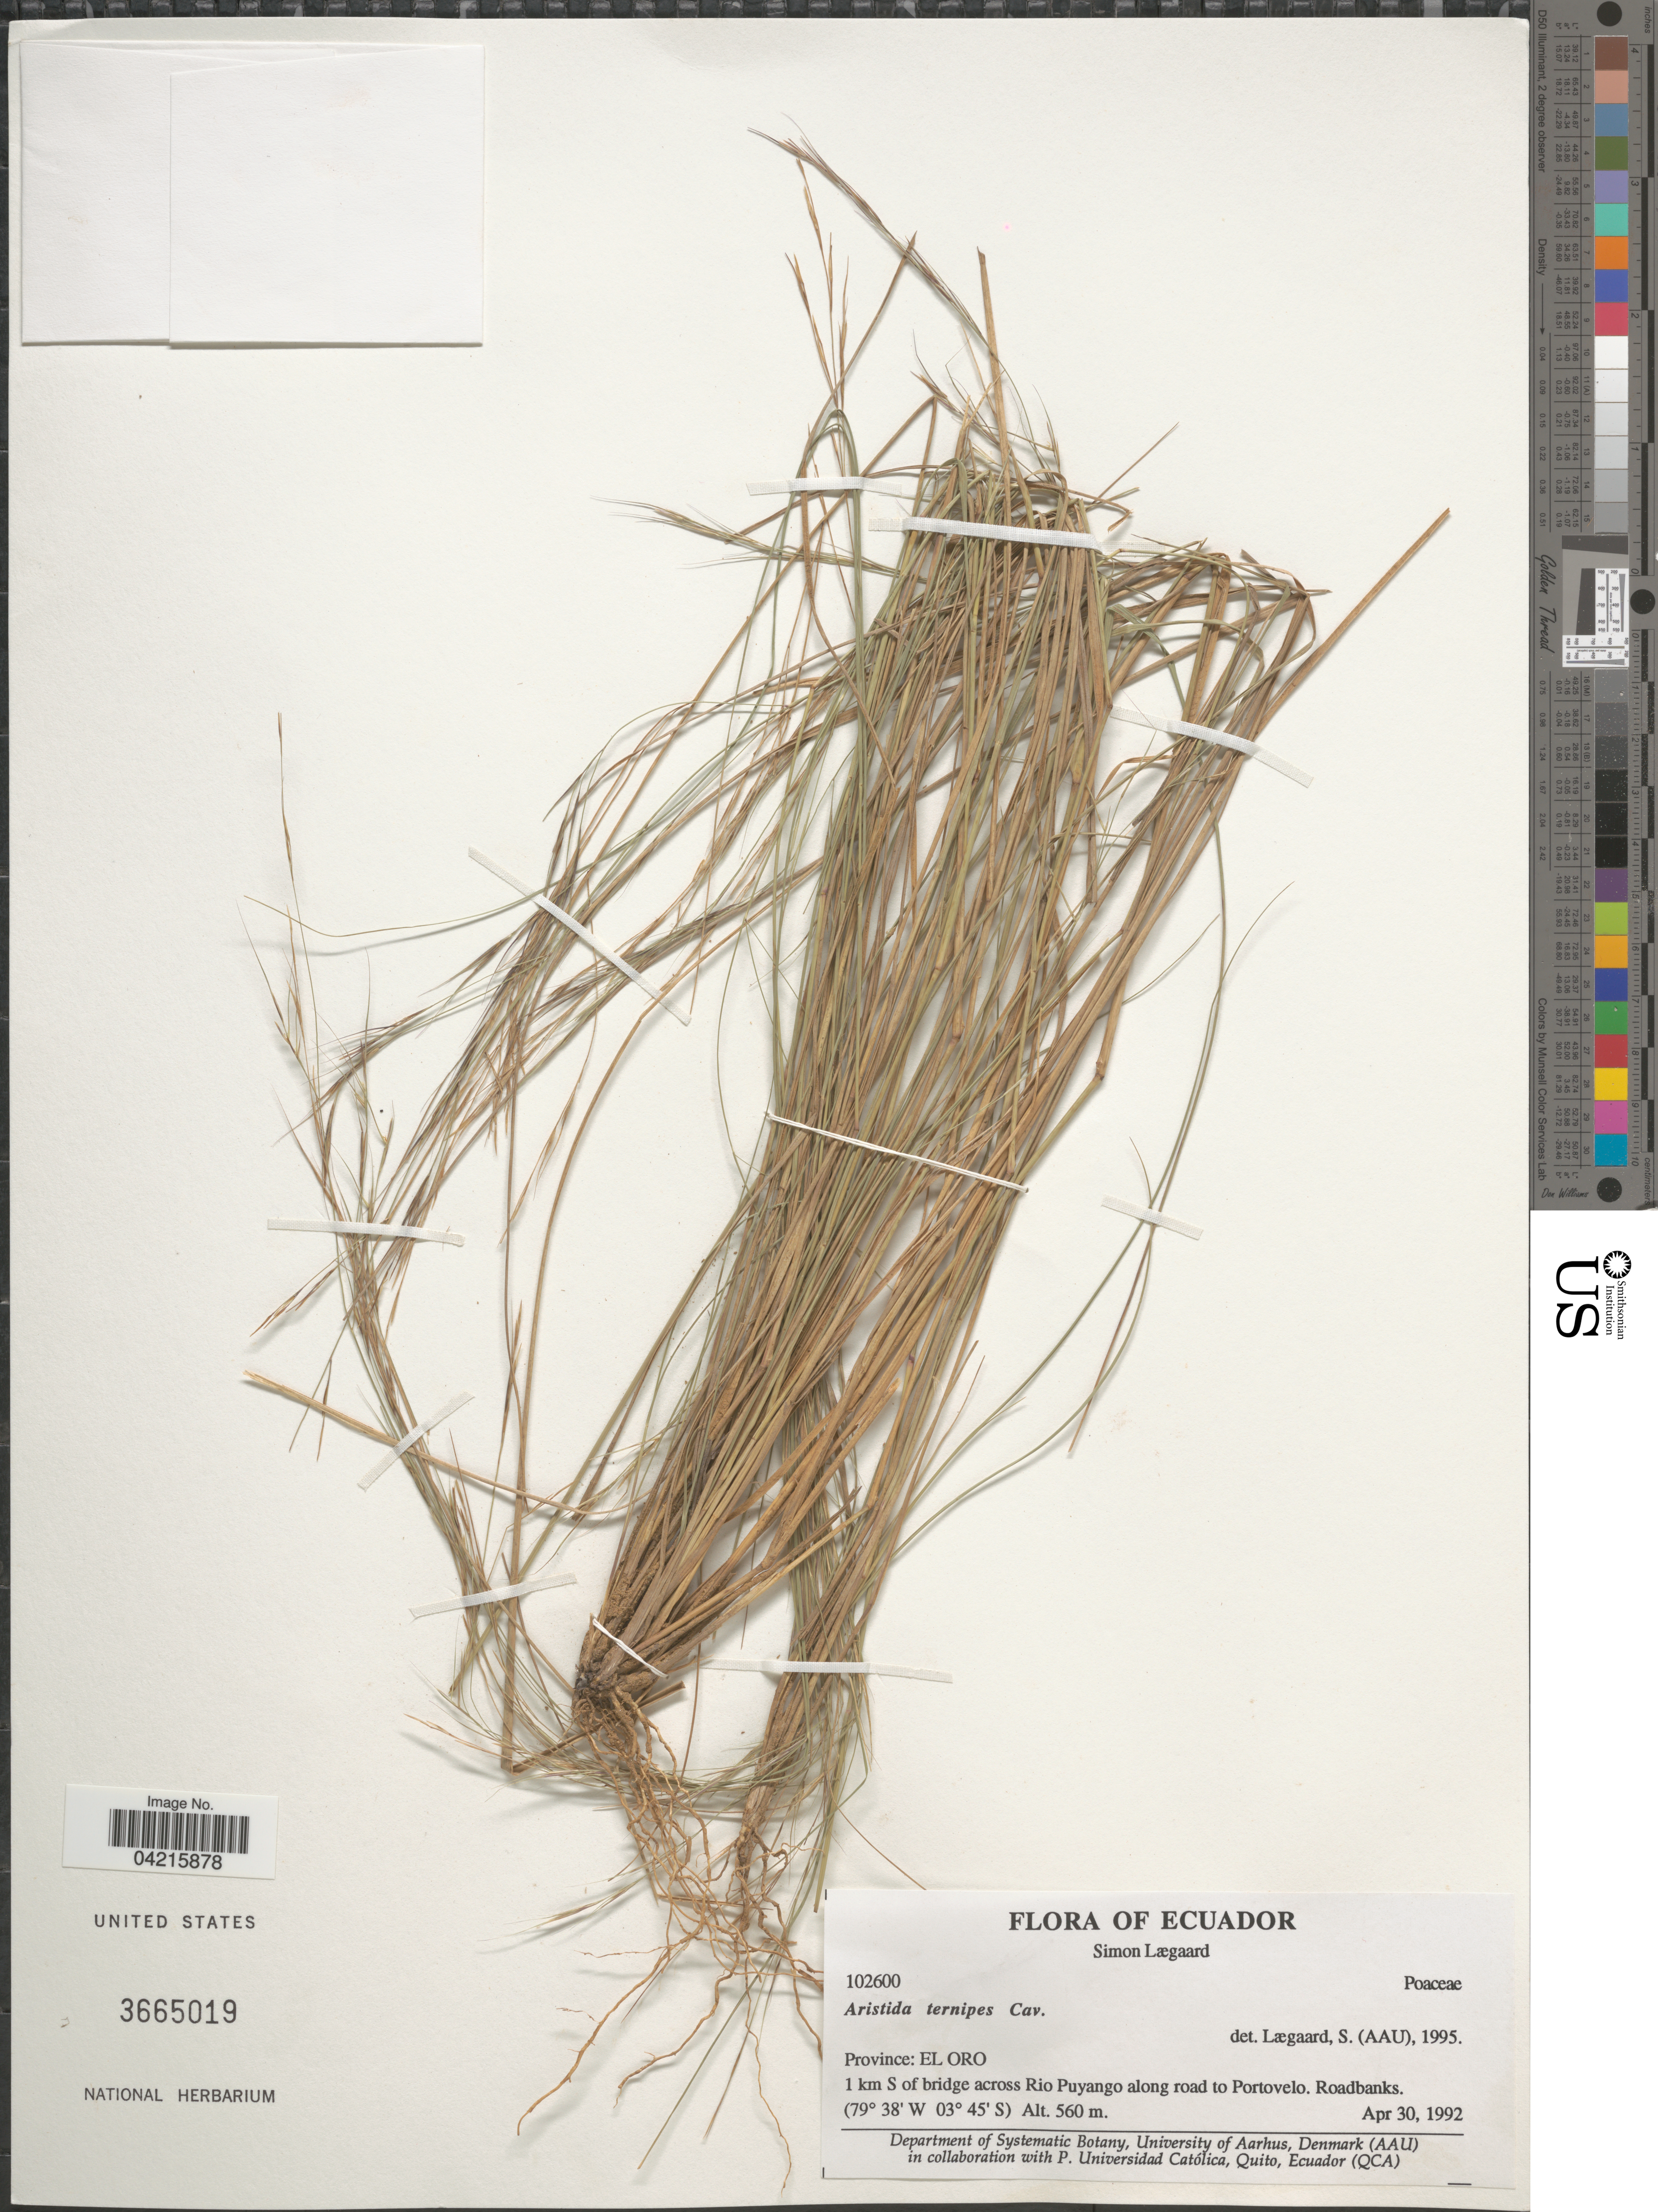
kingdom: Plantae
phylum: Tracheophyta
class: Liliopsida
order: Poales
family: Poaceae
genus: Aristida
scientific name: Aristida ternipes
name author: Cav.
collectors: S. Lægaard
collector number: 102600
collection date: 1992-04-30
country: Ecuador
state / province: El Oro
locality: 1 km S of bridge across Rio Puyango along road to Portovelo. Roadbanks.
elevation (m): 560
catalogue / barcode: US 3665019